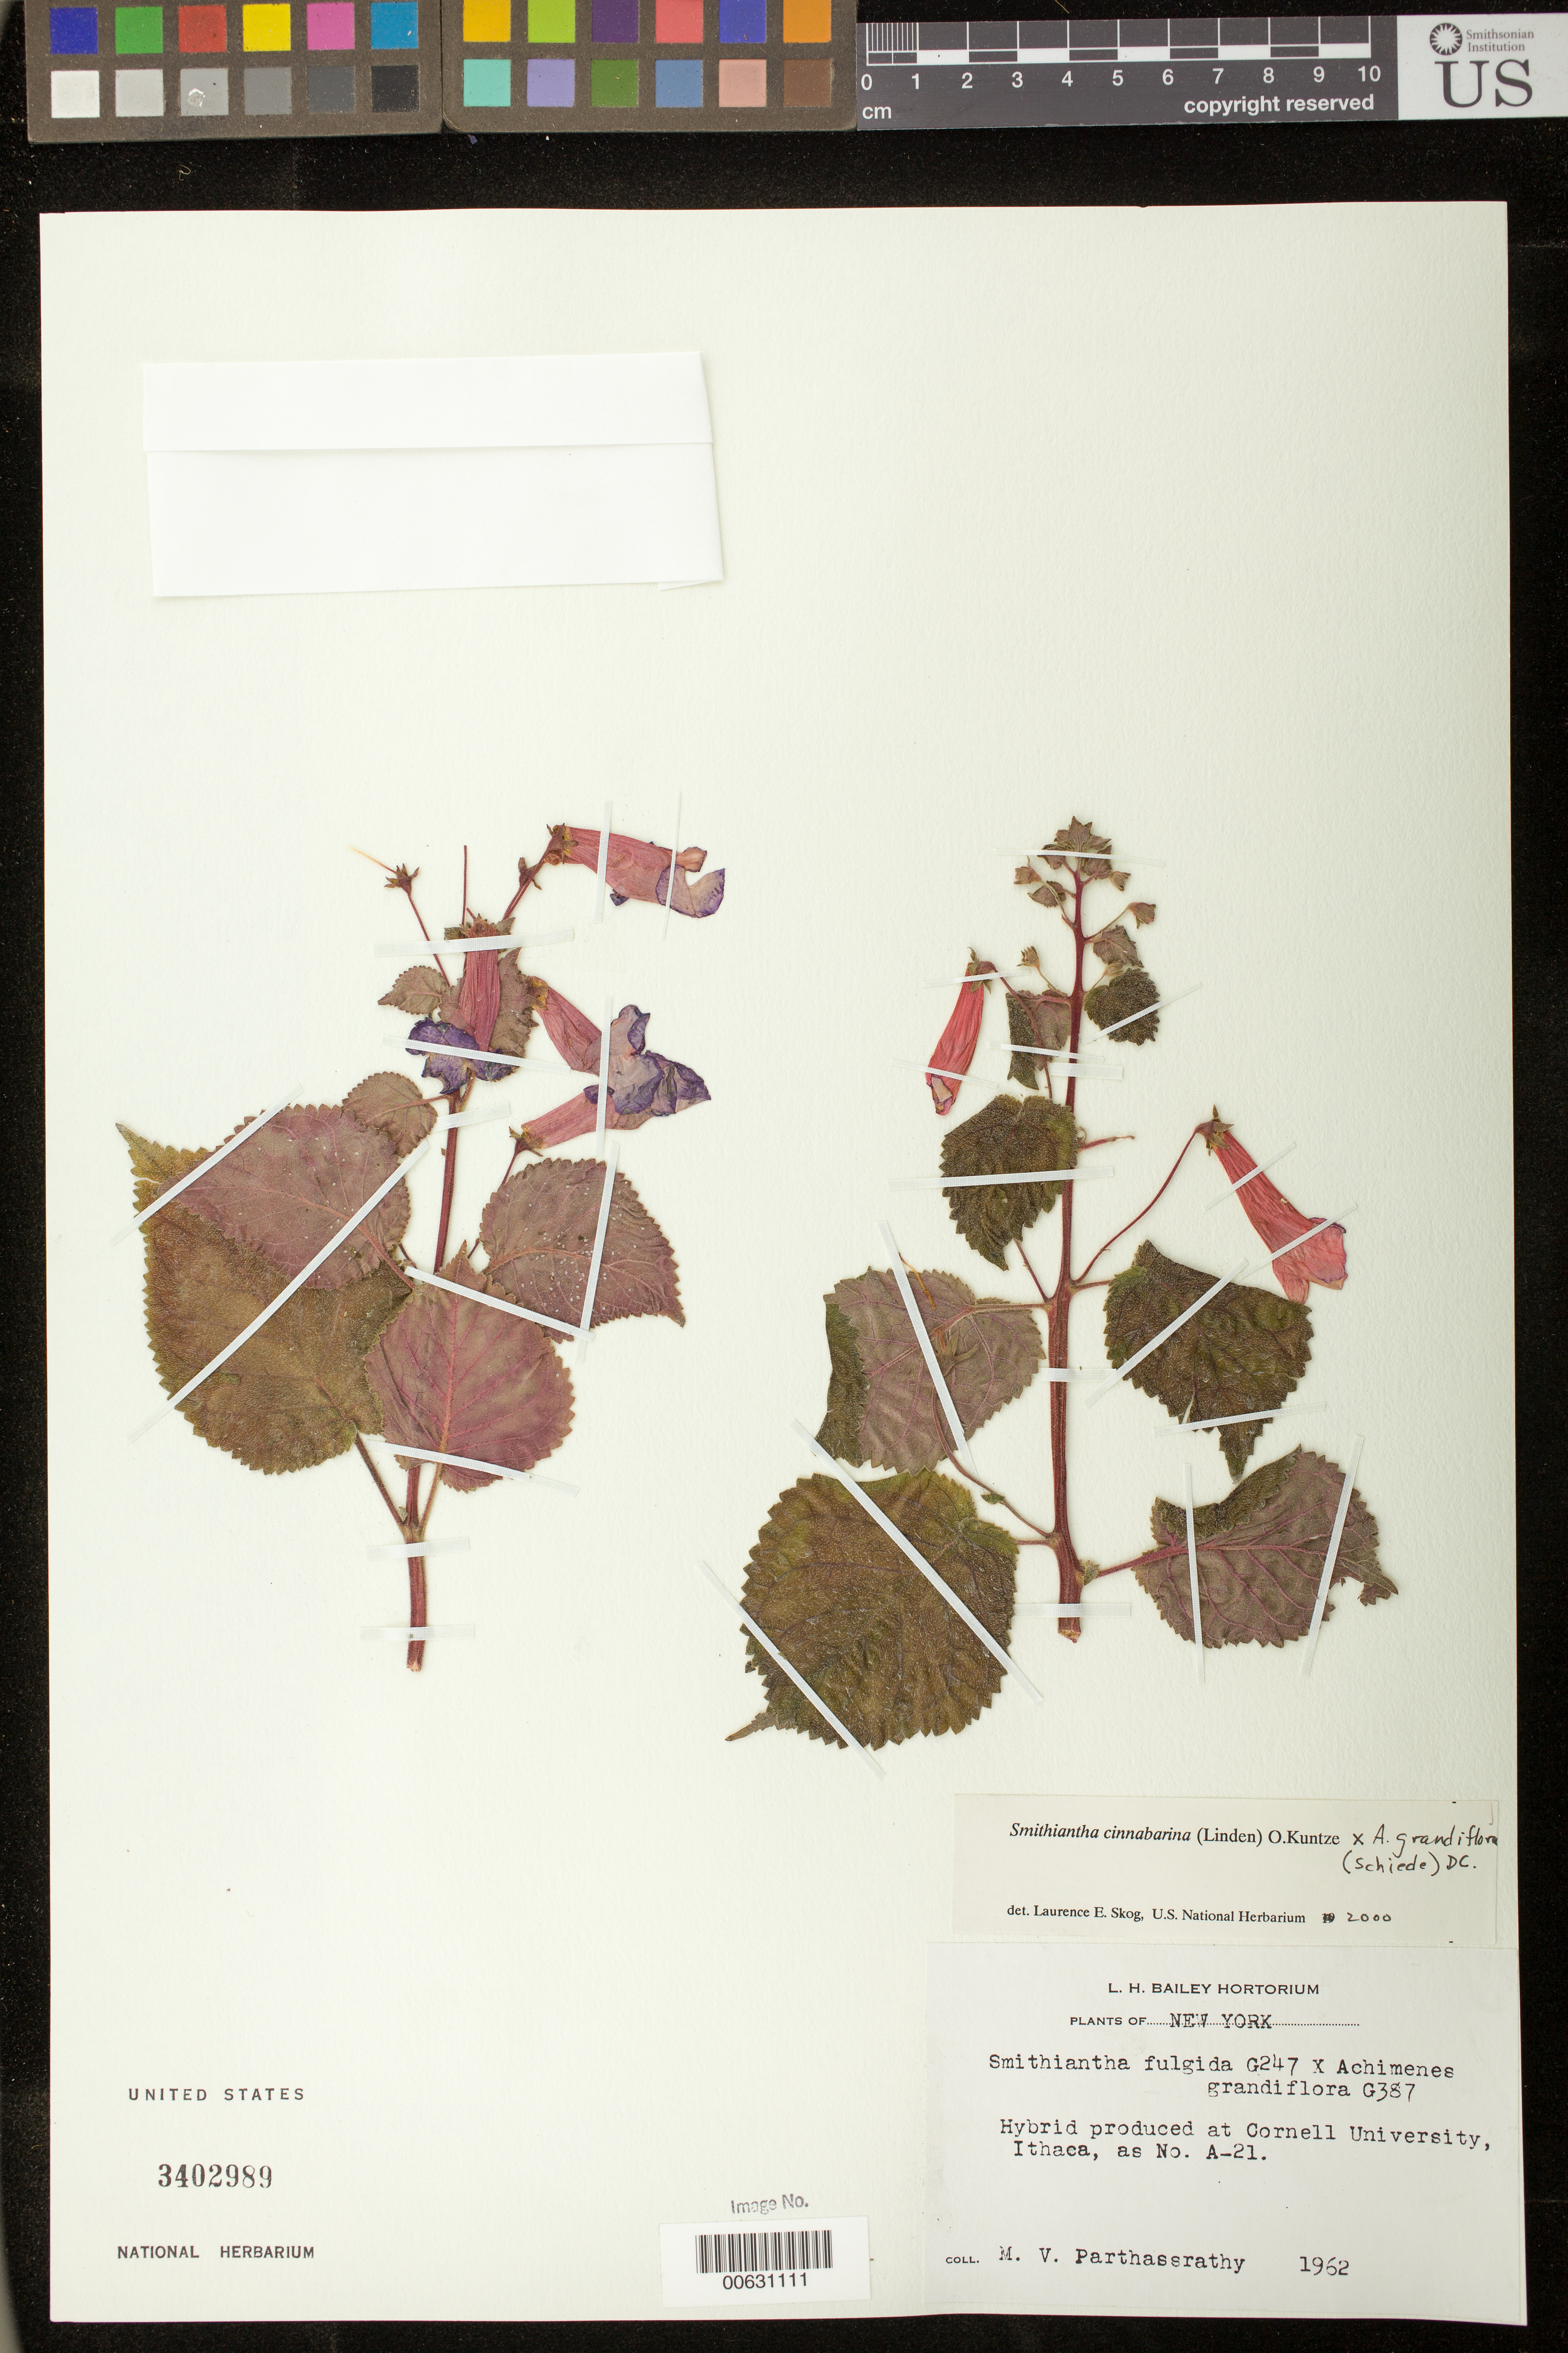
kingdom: Plantae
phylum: Tracheophyta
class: Magnoliopsida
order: Lamiales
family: Gesneriaceae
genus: Achimenantha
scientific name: x Achimenantha hybrid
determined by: Skog, Laurence E.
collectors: M. Parthasarathy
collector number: s.n. [A-21]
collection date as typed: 1962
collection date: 1962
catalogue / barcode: US 3402989